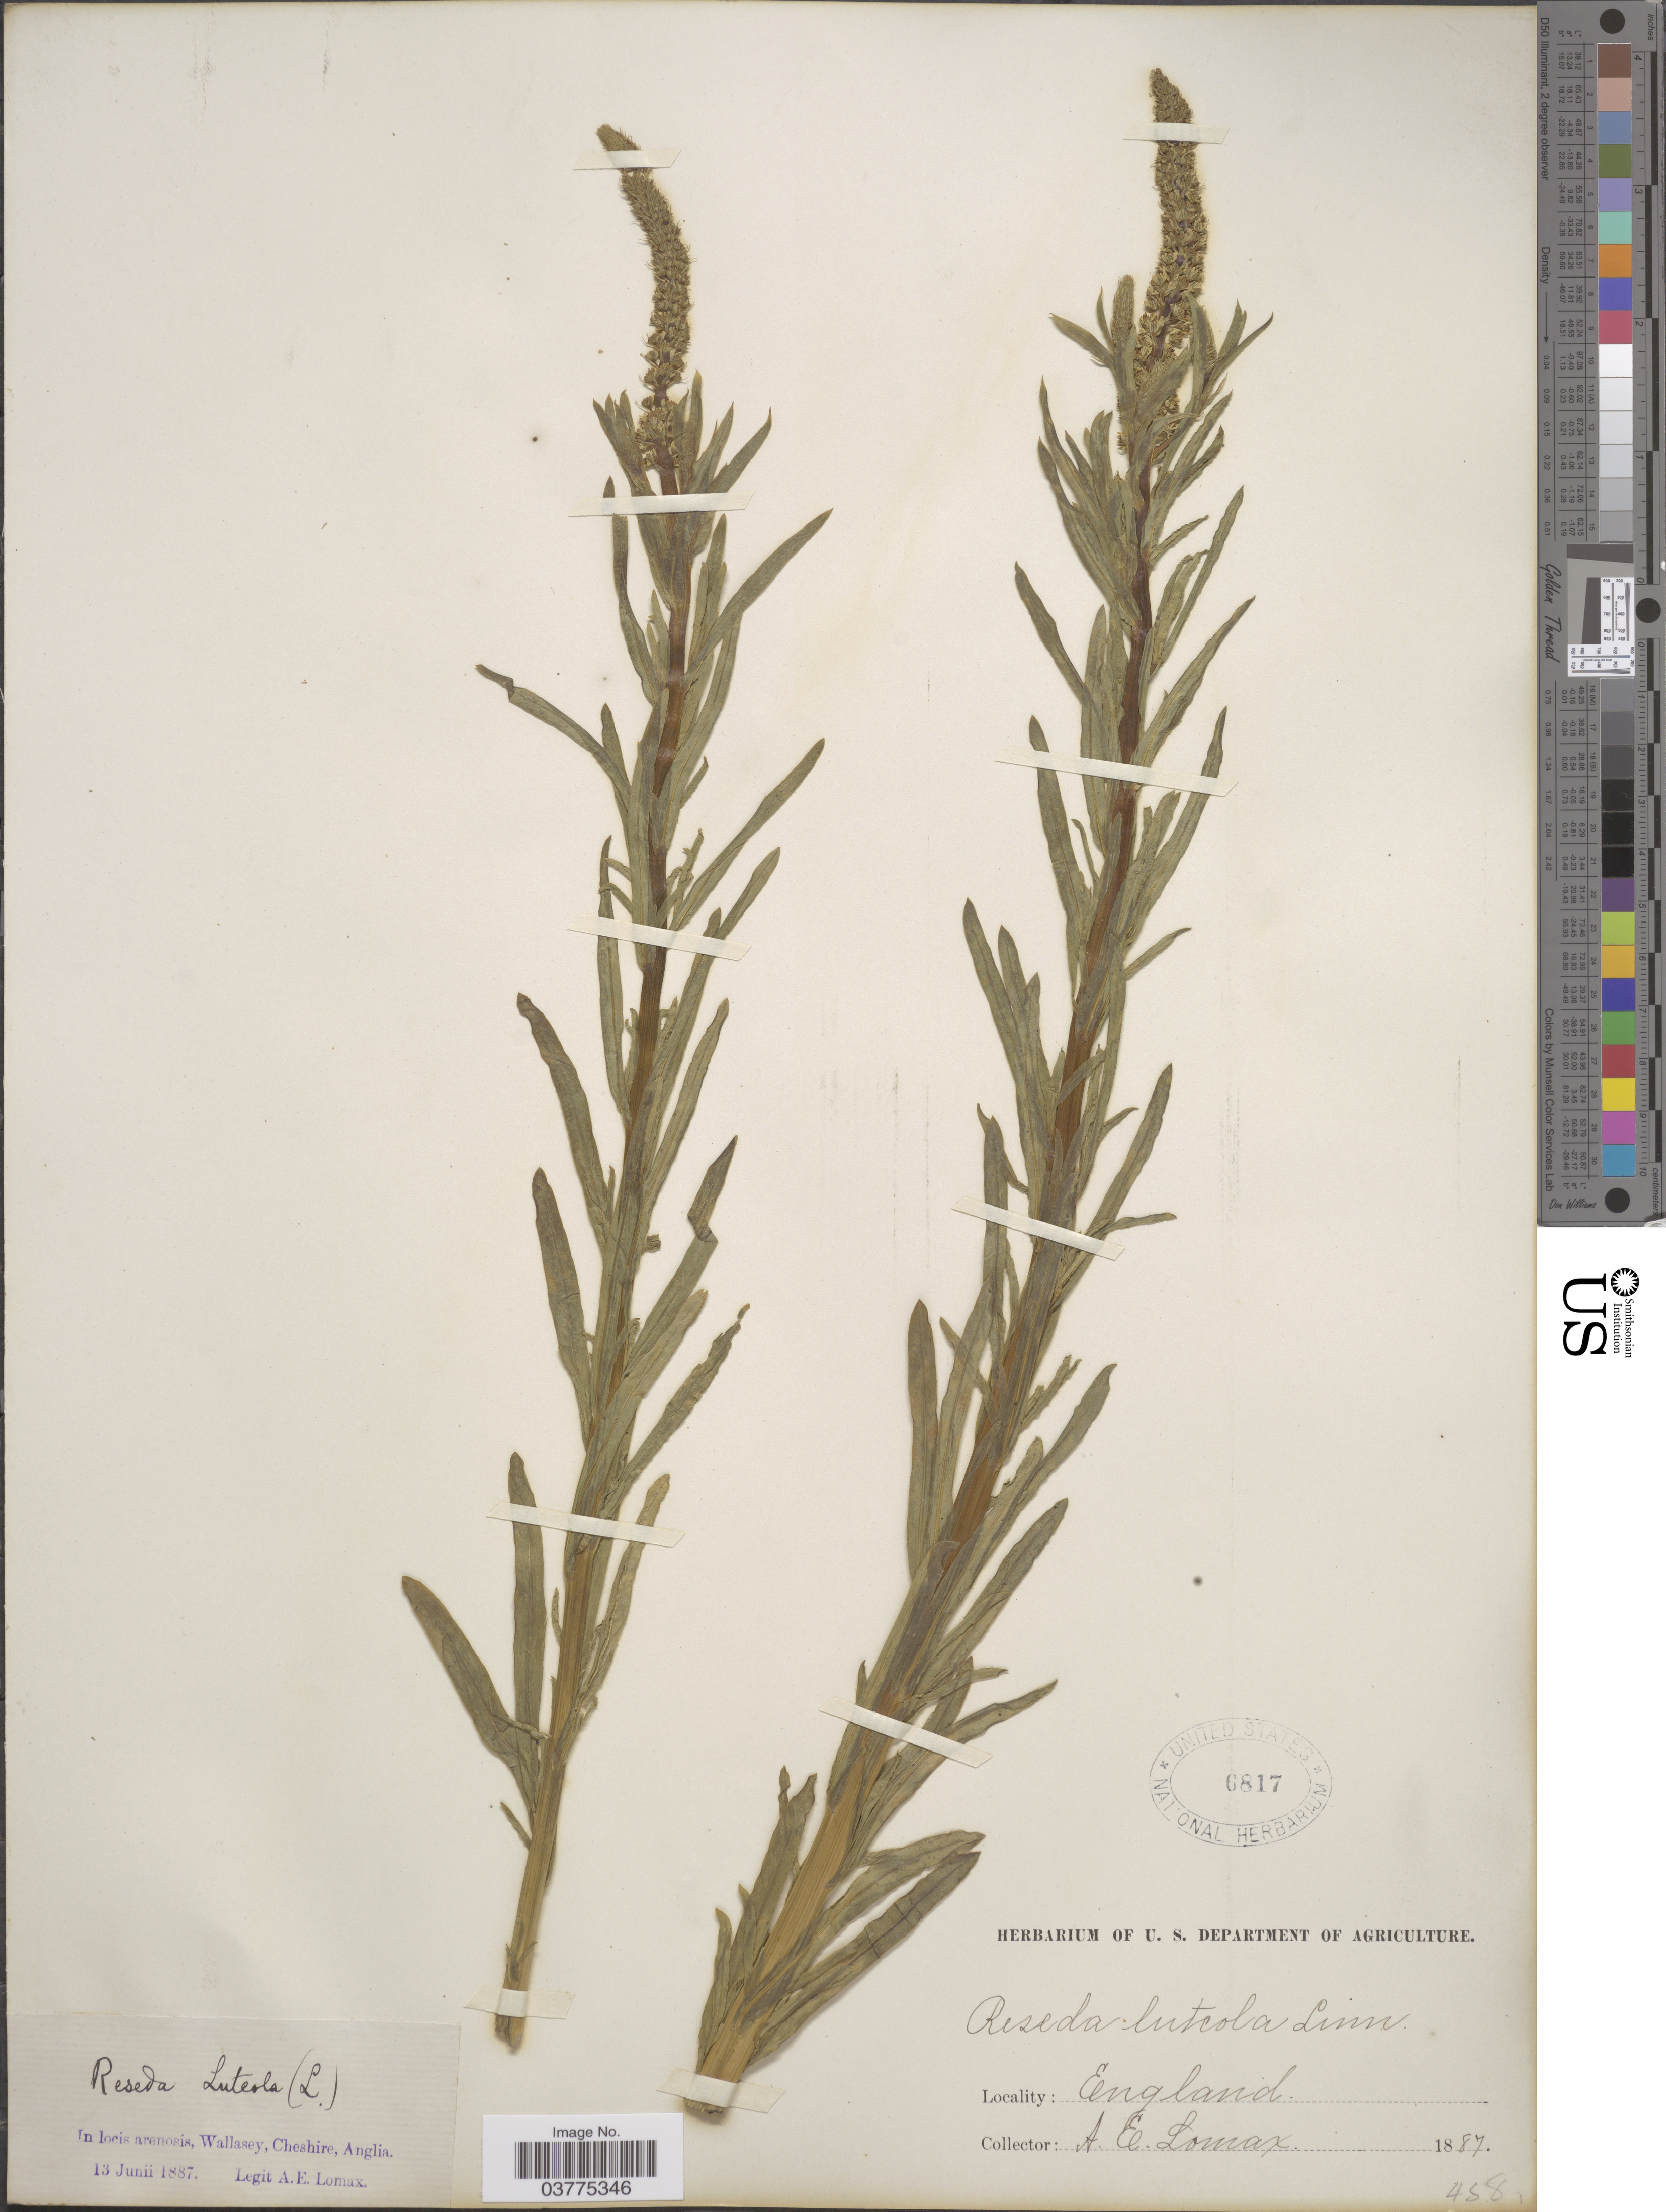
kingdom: Plantae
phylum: Tracheophyta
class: Magnoliopsida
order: Brassicales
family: Resedaceae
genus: Reseda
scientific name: Reseda luteola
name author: L.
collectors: A. Lomax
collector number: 458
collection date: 1887-06-13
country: United Kingdom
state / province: England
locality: England. In locis arenosis, Wallasey, Cheshire, Anglia.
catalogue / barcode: US 6817